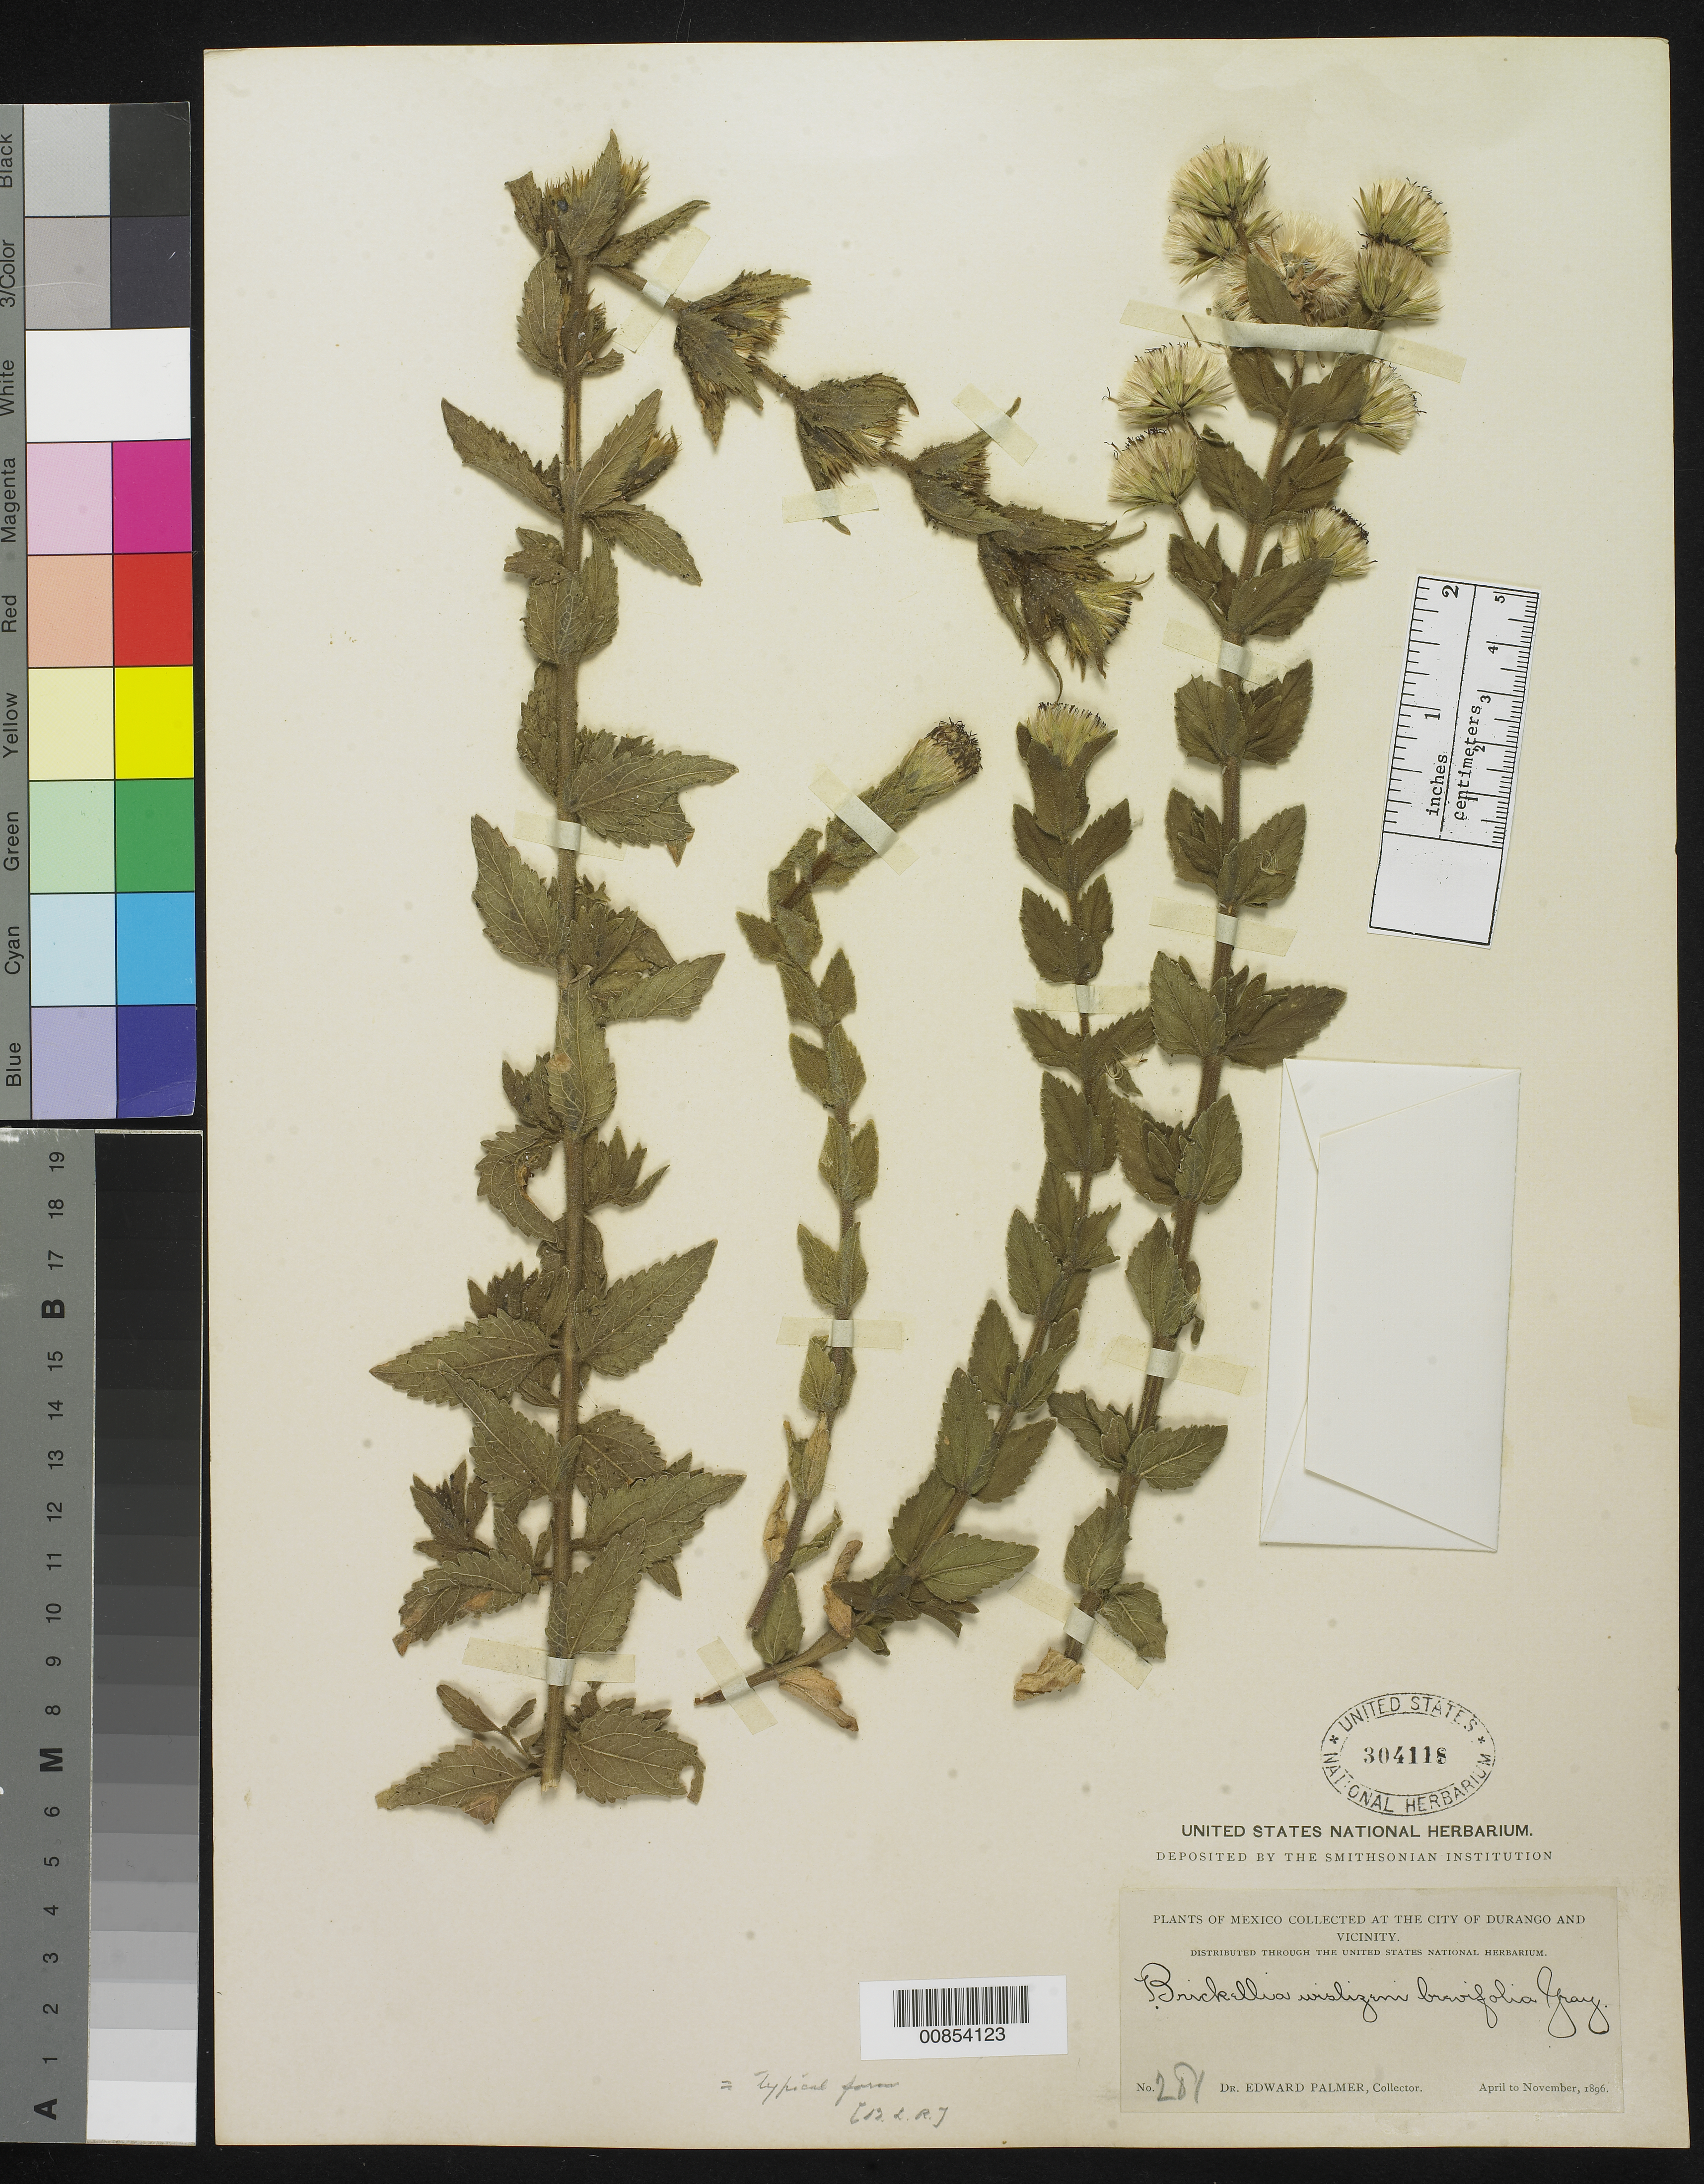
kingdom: Plantae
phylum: Tracheophyta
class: Magnoliopsida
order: Asterales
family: Asteraceae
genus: Brickellia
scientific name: Brickellia wislizeni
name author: A. Gray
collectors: E. Palmer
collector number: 281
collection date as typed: Apr 1896 to -- Nov 1896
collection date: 1896-04/1896-11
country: Mexico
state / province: Durango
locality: City of Durango and vicinity.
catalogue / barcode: US 304118